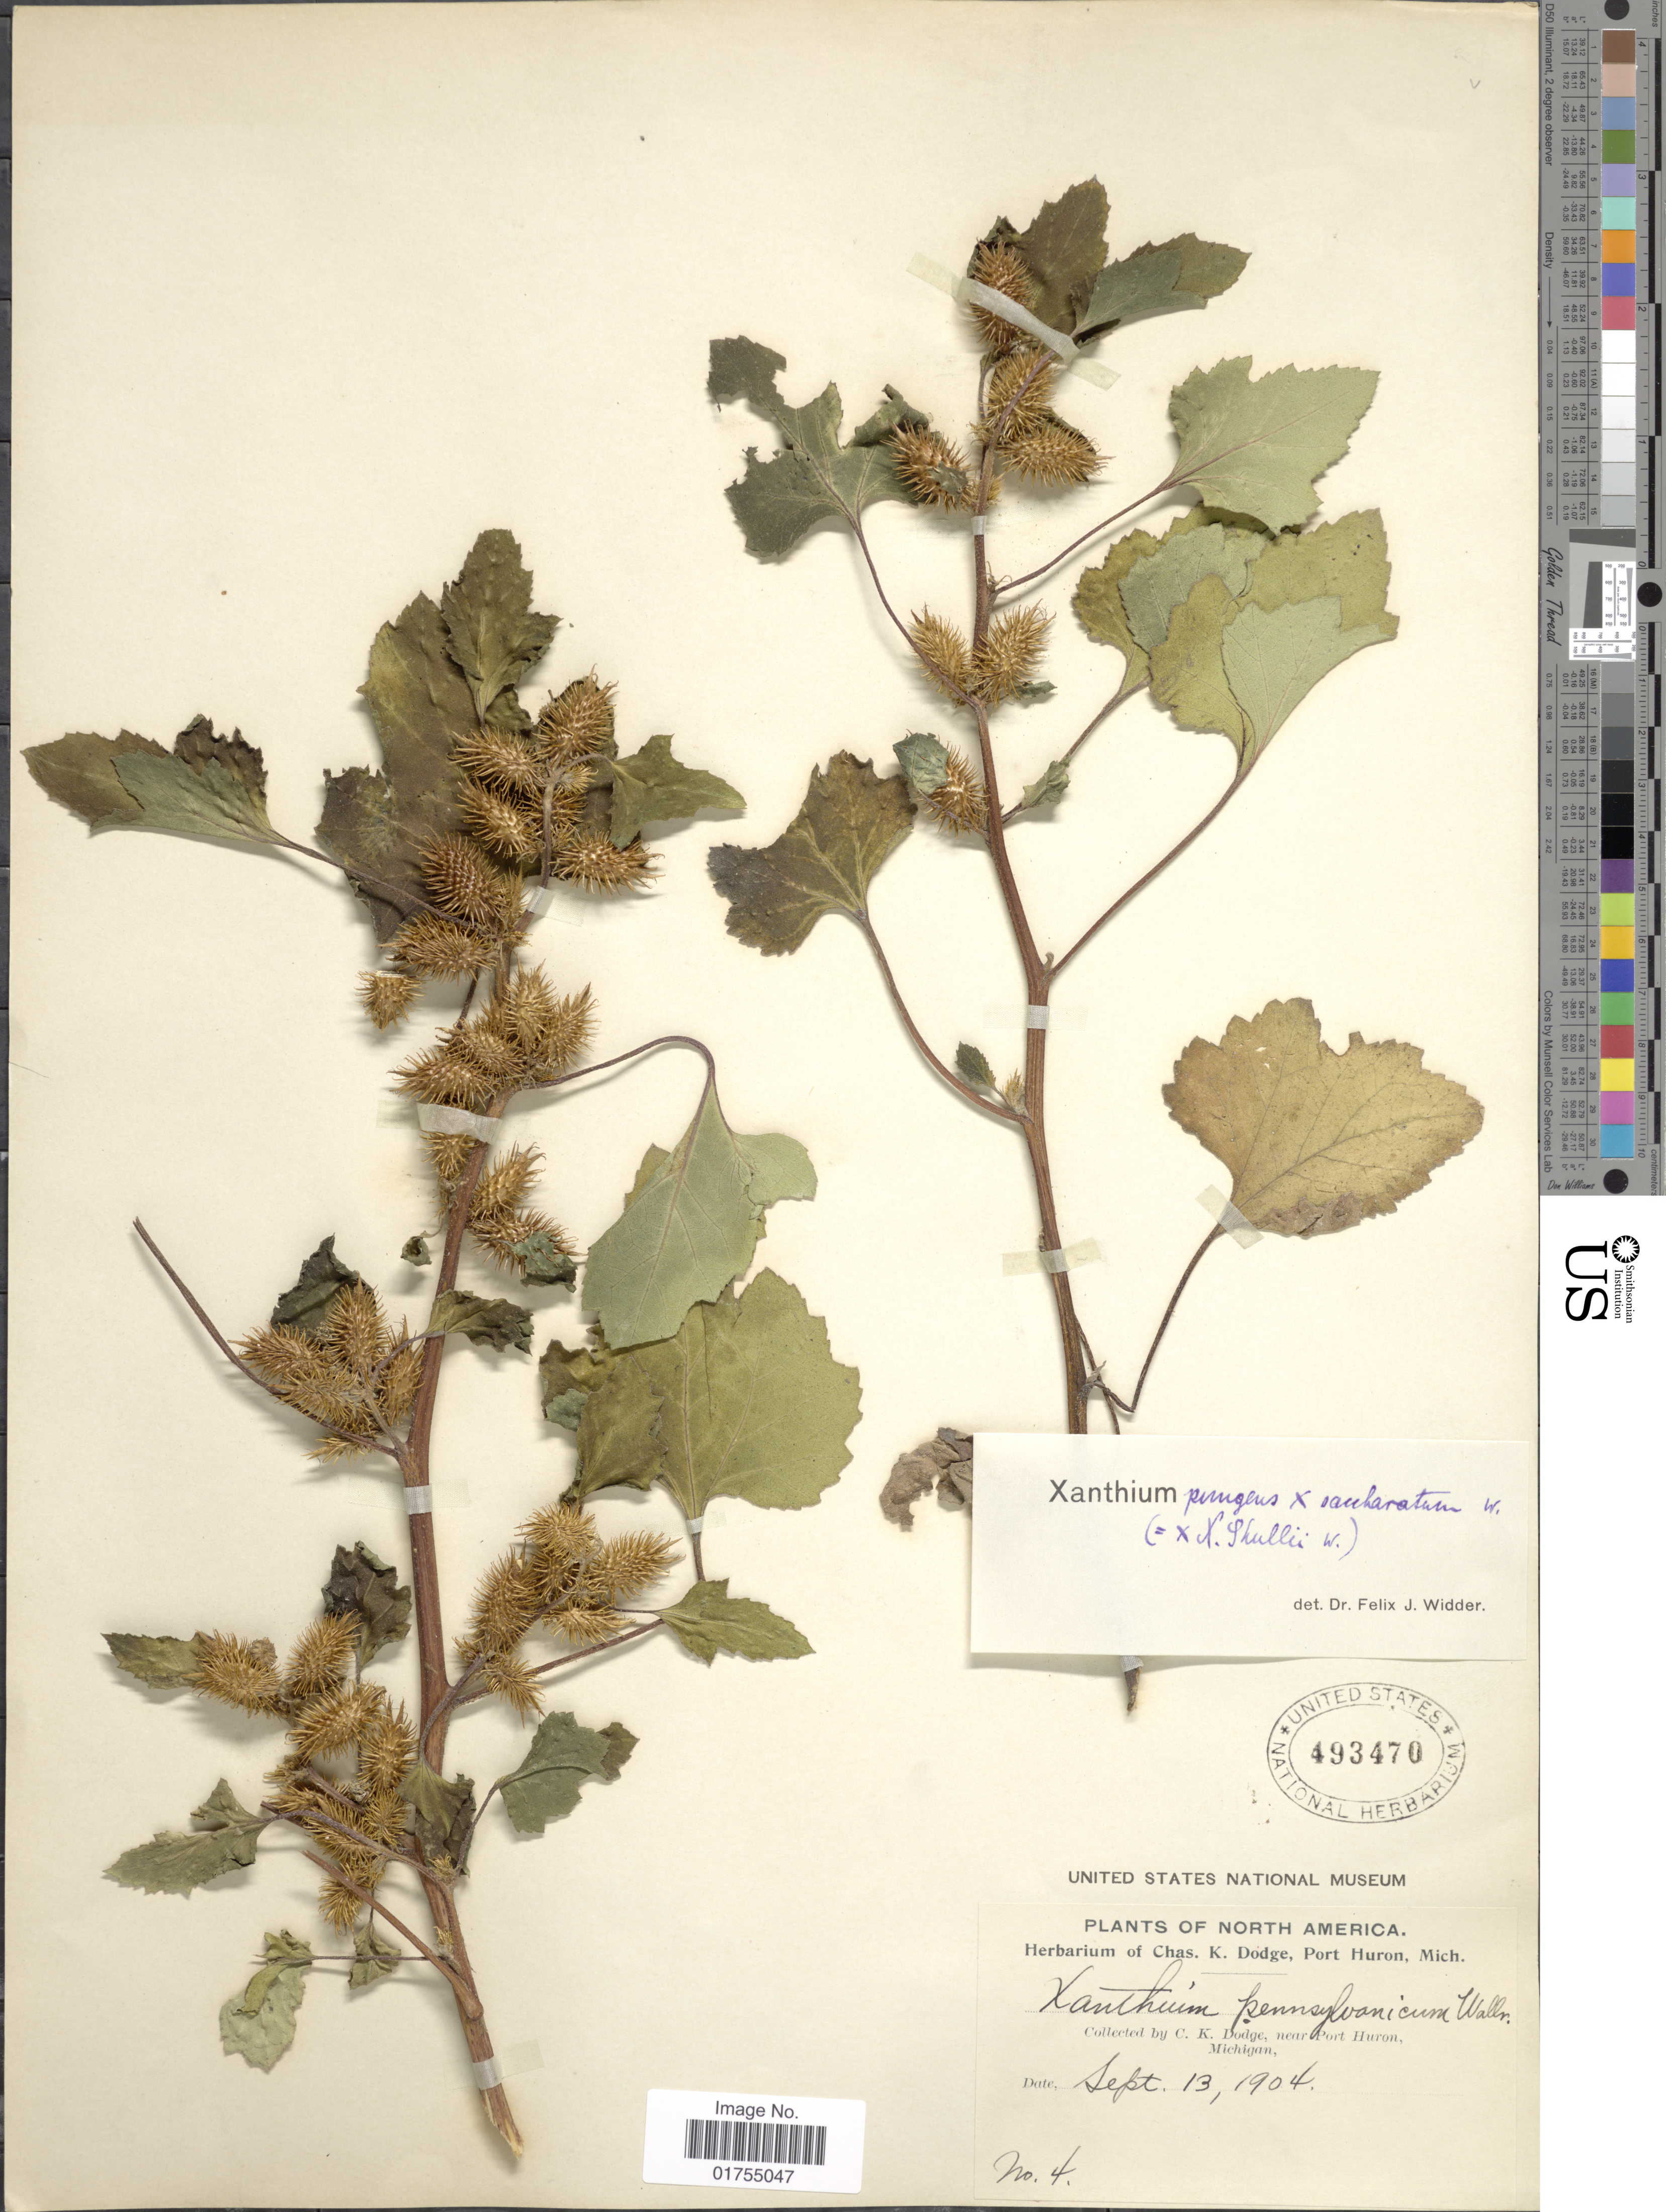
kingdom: Plantae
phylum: Tracheophyta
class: Magnoliopsida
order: Asterales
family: Asteraceae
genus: Xanthium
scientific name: Xanthium pungens x X. saccharatum Wallr.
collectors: C. K. Dodge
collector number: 4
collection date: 1904-09-13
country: United States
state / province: Michigan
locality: Port Huron.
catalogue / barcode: US 493470